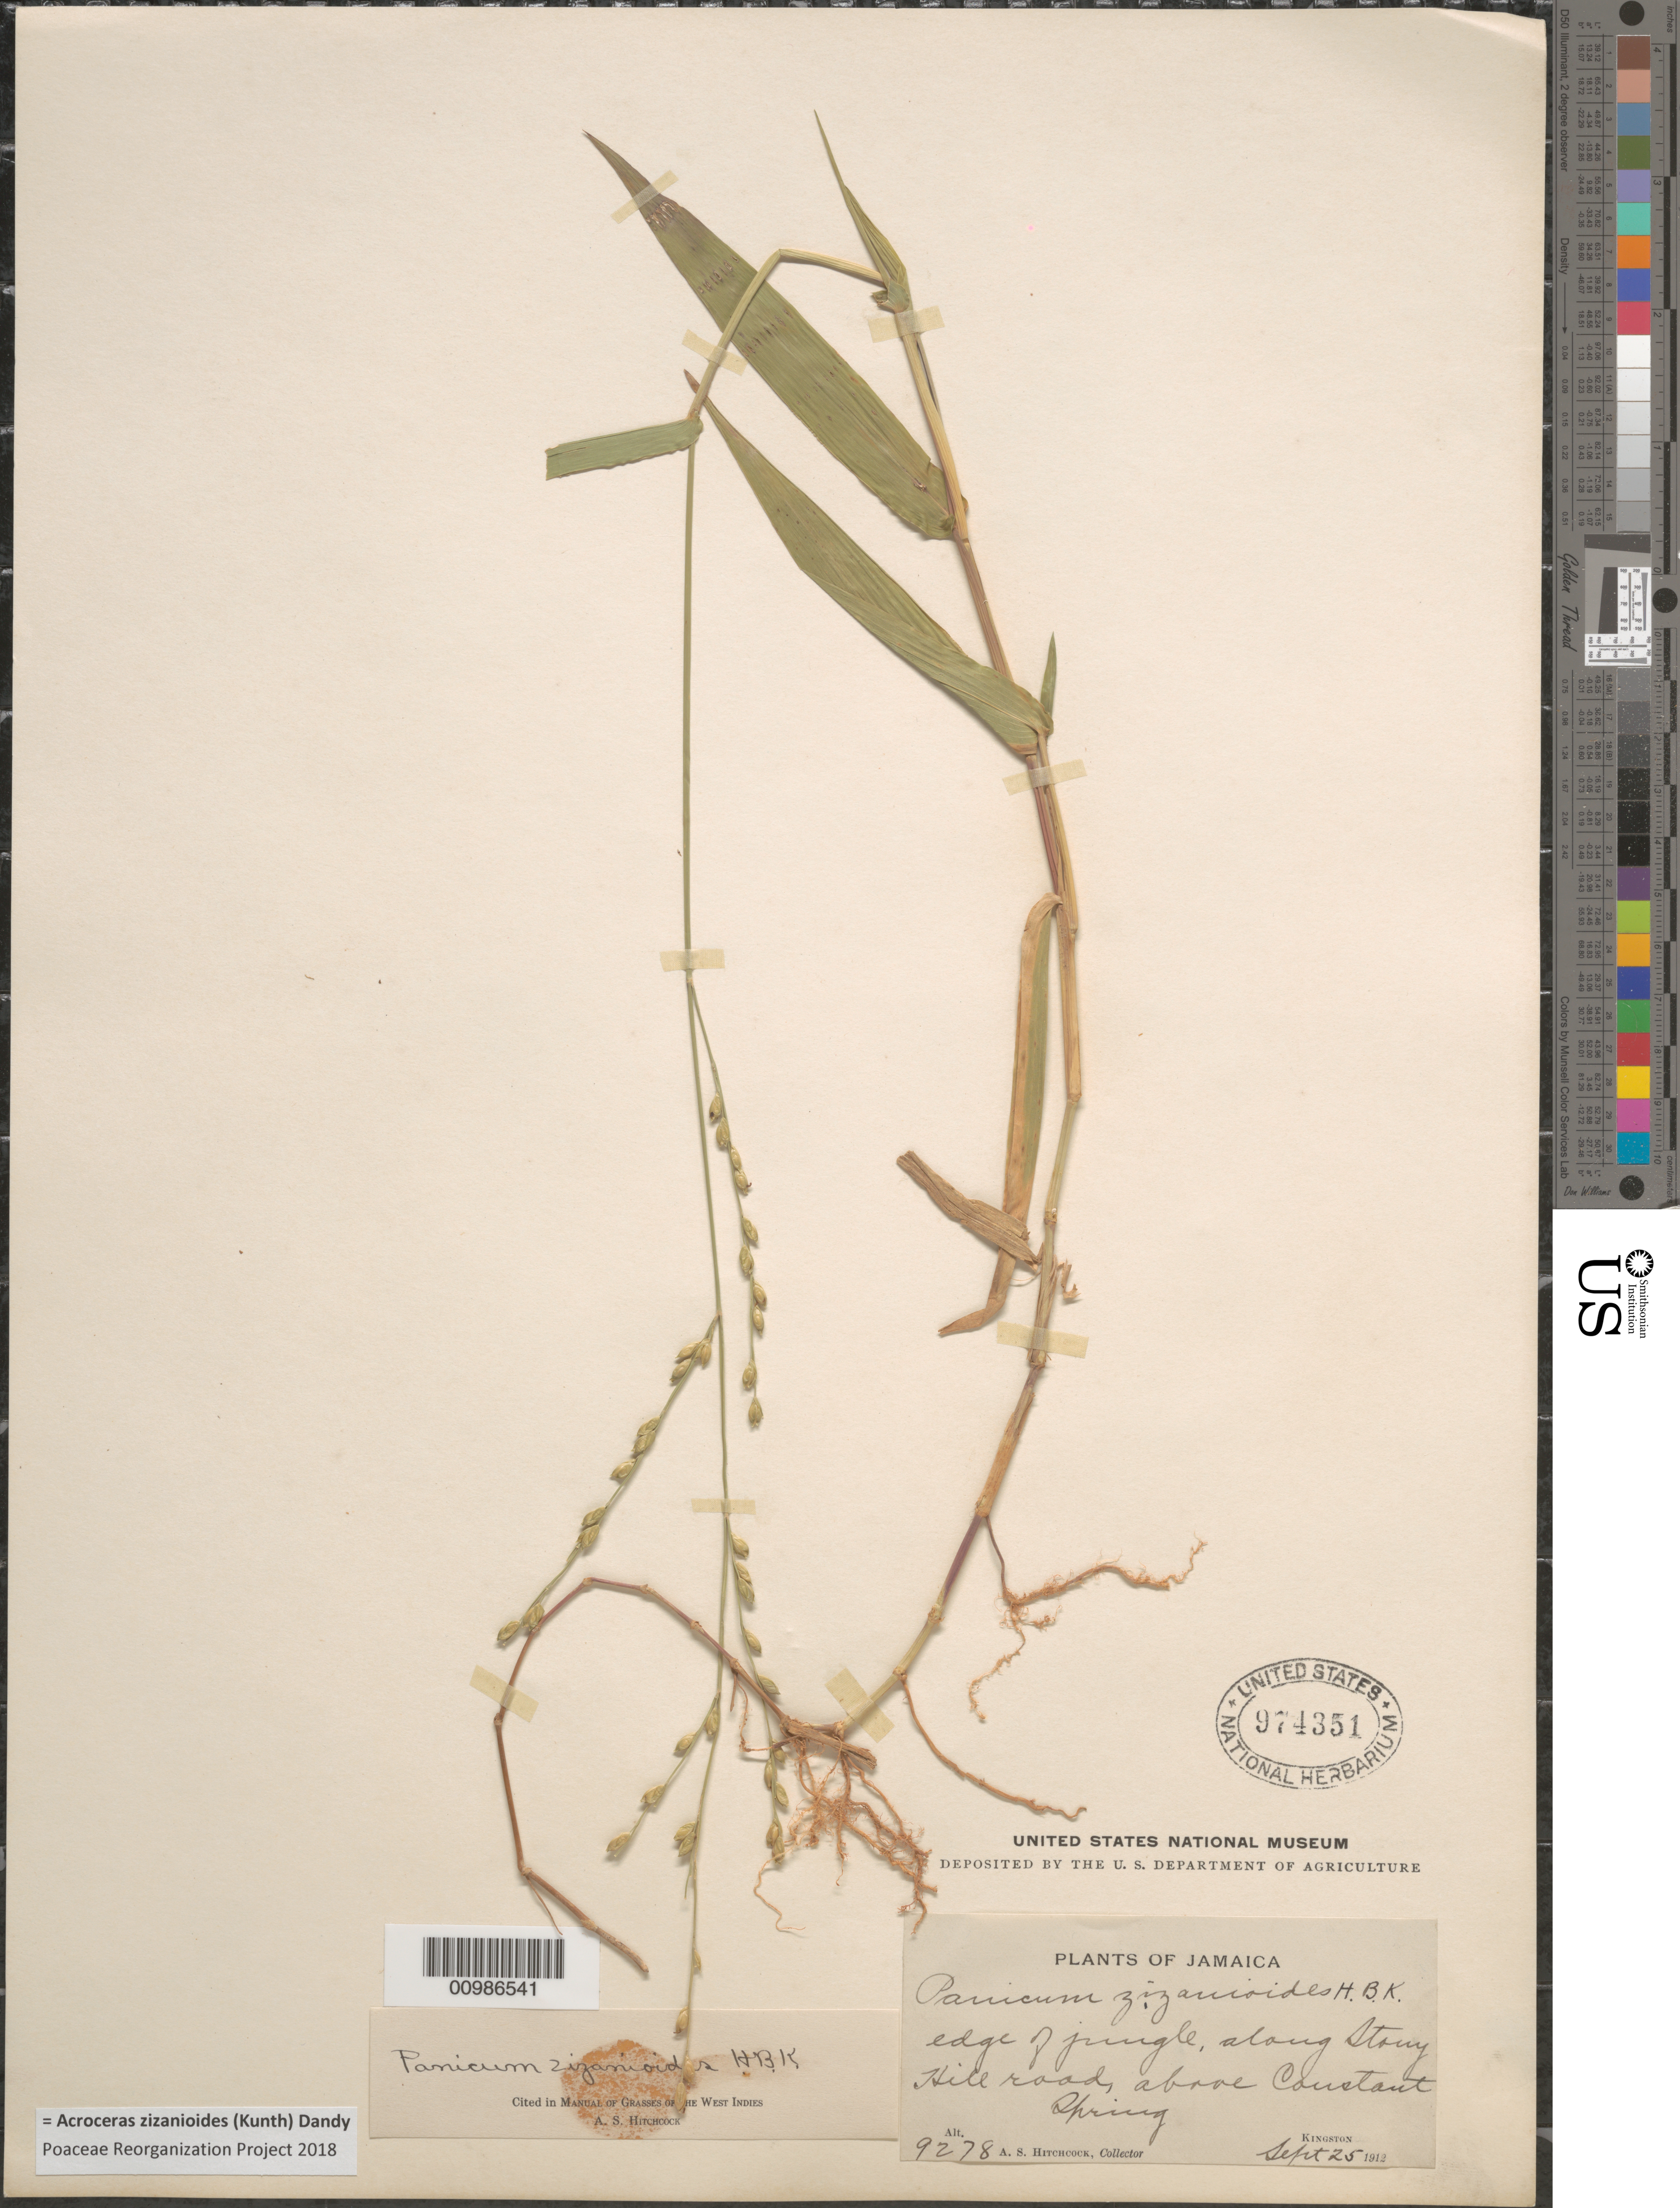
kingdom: Plantae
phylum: Tracheophyta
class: Liliopsida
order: Poales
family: Poaceae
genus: Acroceras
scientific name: Acroceras zizanioides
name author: (Kunth) Dandy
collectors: A. S. Hitchcock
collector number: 9278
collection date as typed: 25 Sep 1912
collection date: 1912-09-25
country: Jamaica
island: Jamaica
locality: Constant Spring, along Stony Hill Road.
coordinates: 0 N, 0 E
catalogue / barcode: US 974351